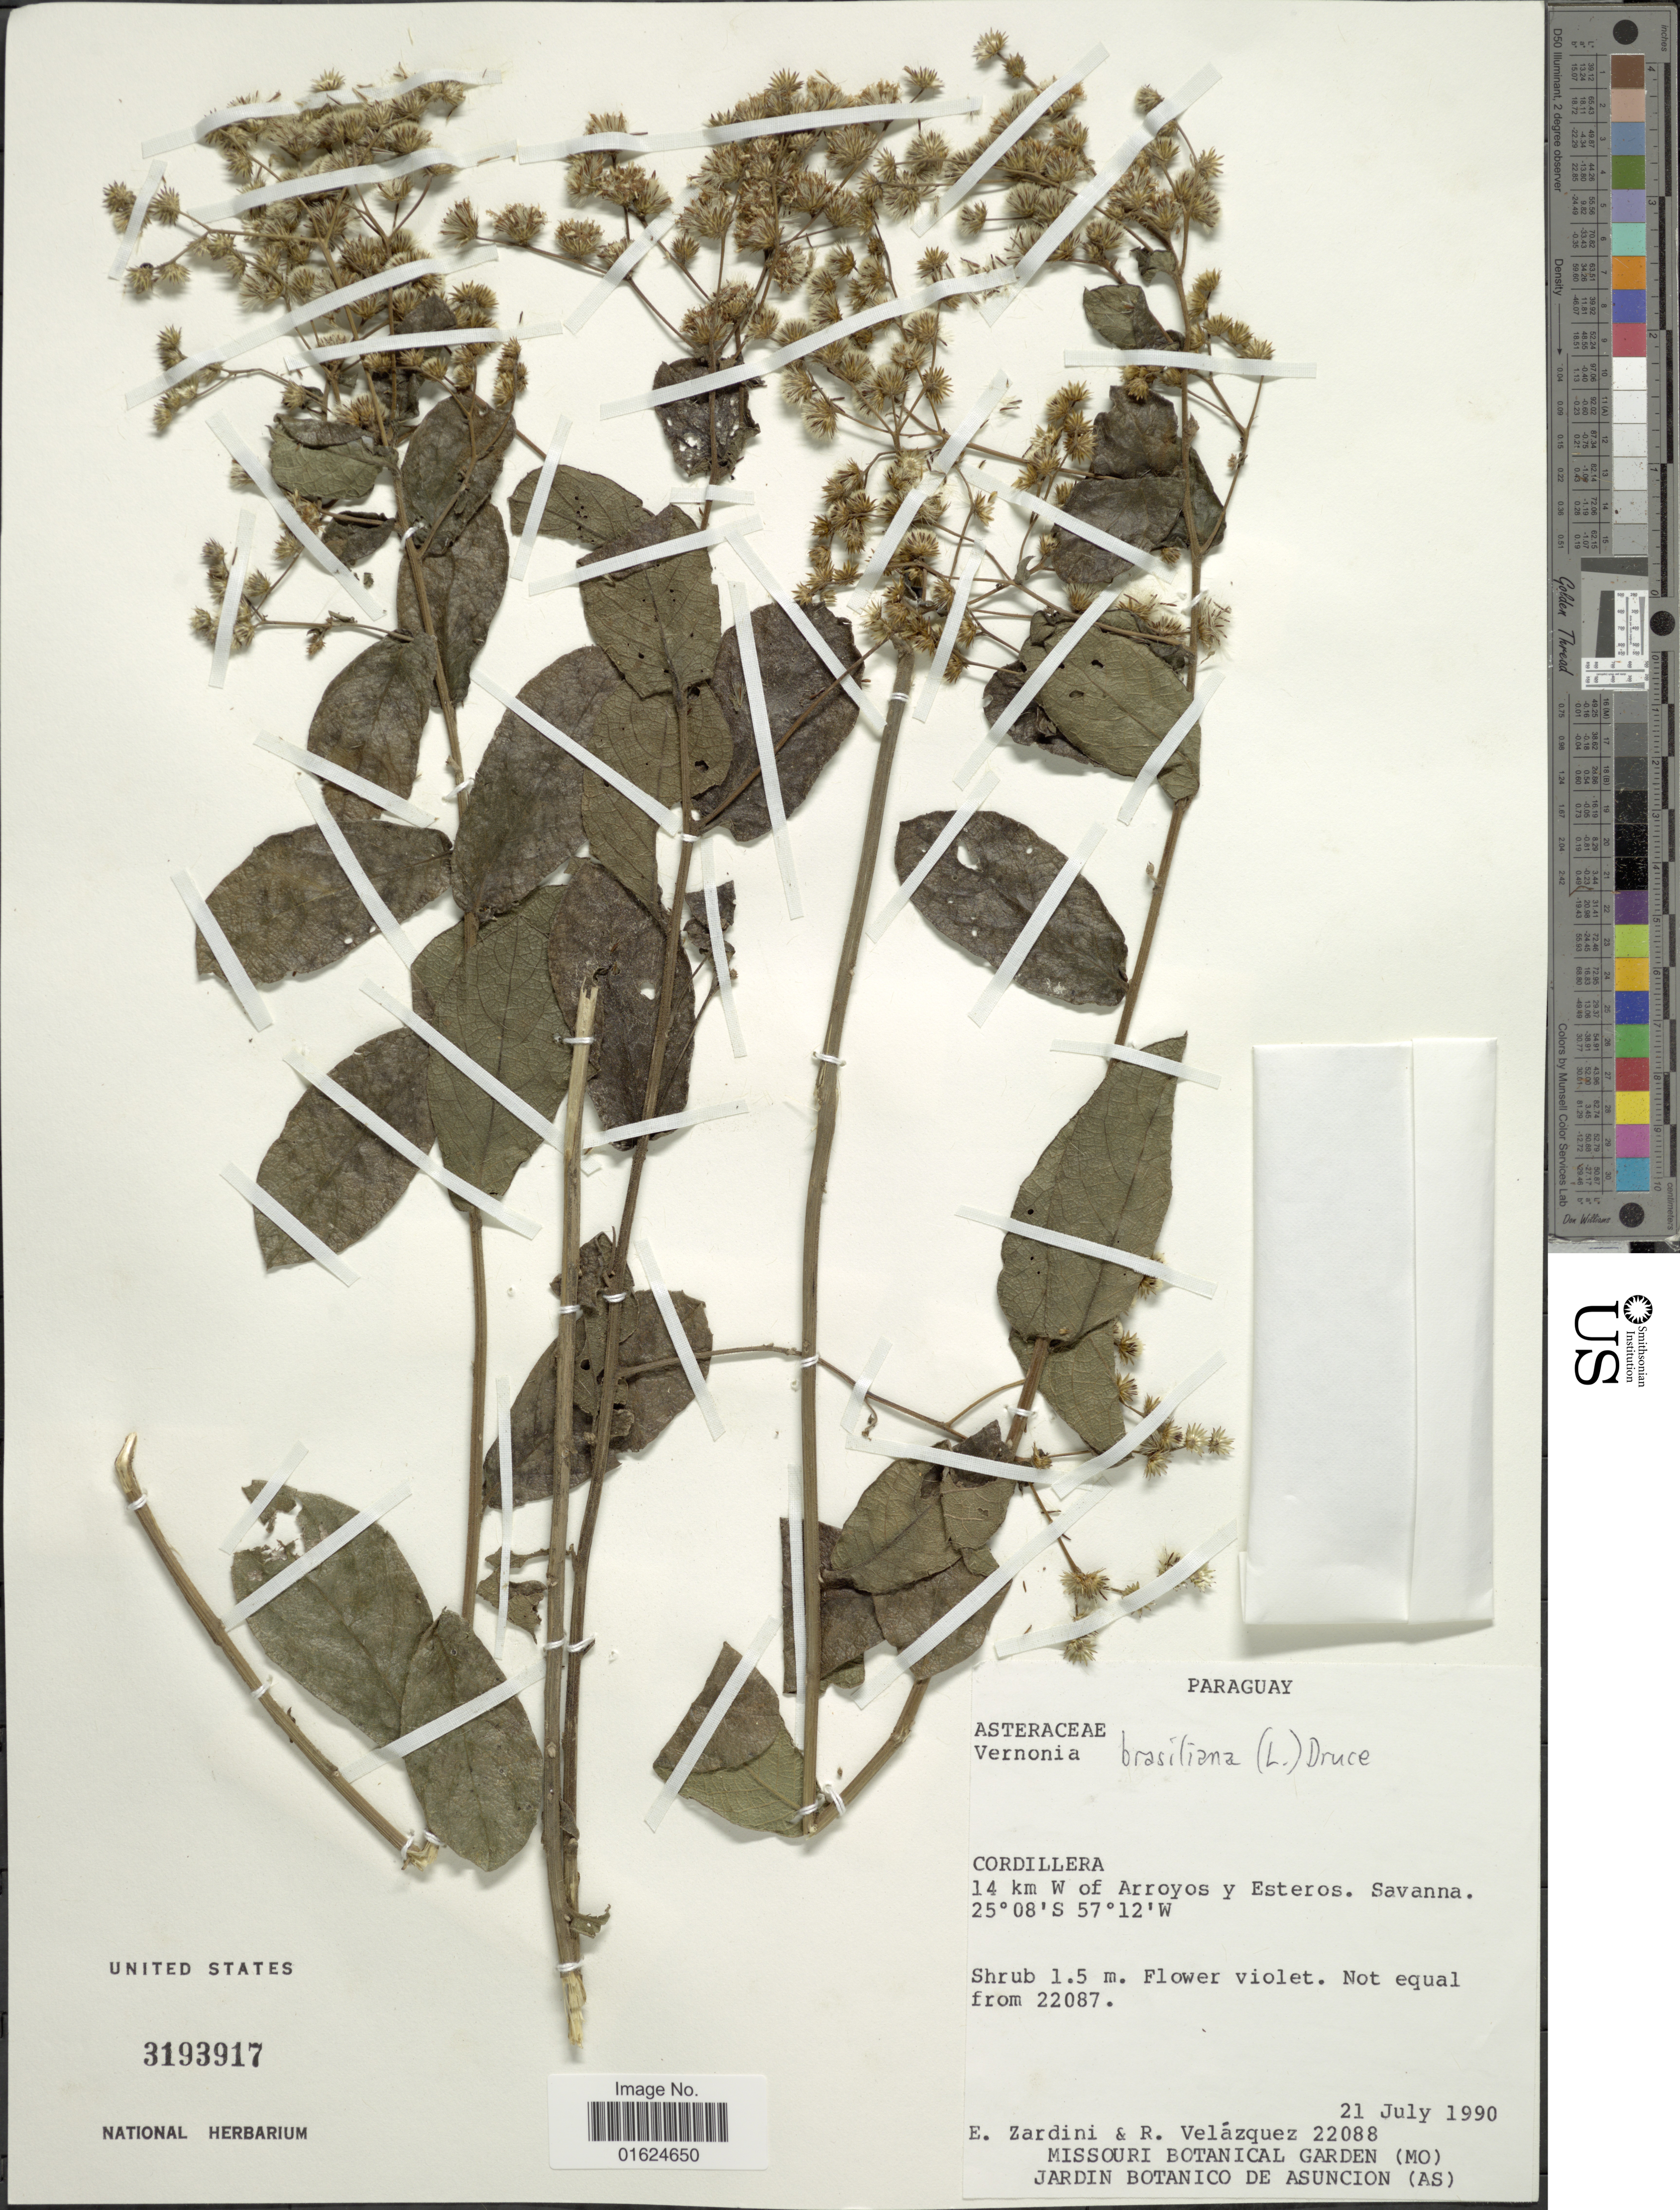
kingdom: Plantae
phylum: Tracheophyta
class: Magnoliopsida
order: Asterales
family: Asteraceae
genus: Vernonia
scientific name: Vernonia brasiliana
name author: (L.) Druce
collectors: E. M. Zardini & R. Velázquez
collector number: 22088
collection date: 1990-07-21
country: Paraguay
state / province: Cordillera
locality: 14 km W of Arroyos y Esteros. Savanna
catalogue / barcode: US 3193917